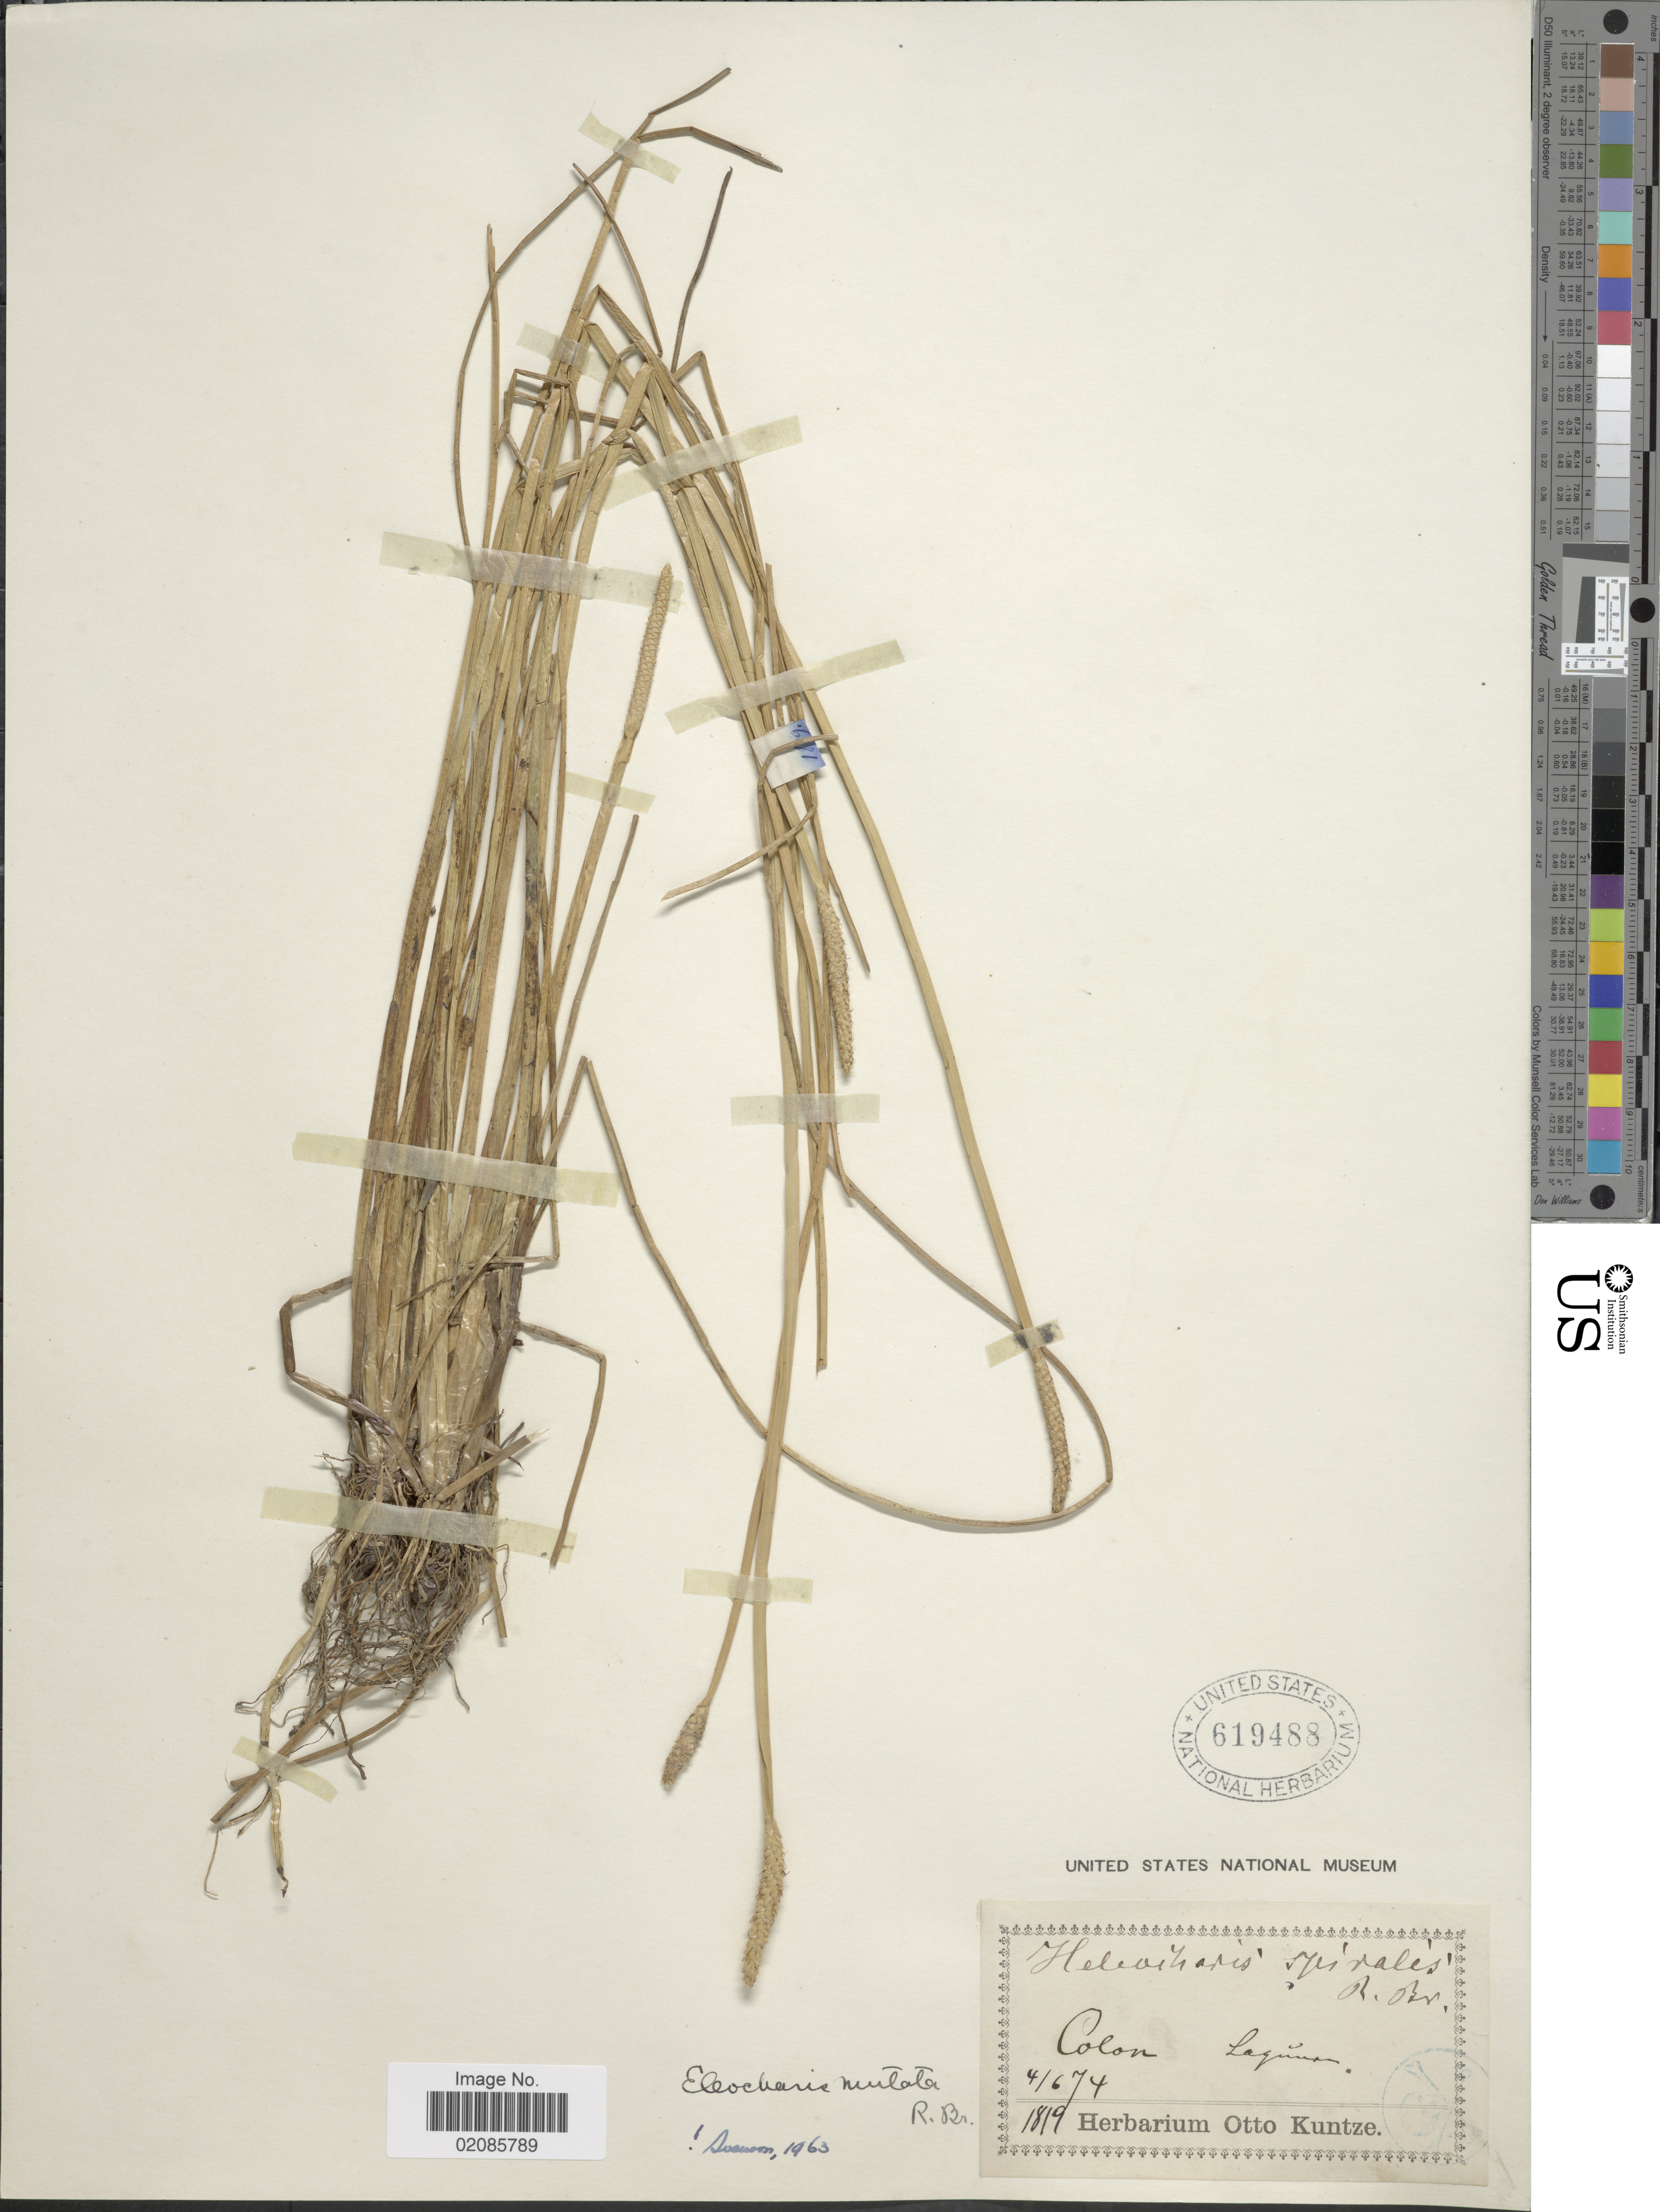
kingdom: Plantae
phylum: Tracheophyta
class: Liliopsida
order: Poales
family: Cyperaceae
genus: Eleocharis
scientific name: Eleocharis mutata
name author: (L.) Roem. & Schult.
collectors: ex Herb. O. Kuntze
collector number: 1819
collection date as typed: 4/6 74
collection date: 1874-06-04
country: Panama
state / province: Colon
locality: Colon. Laguna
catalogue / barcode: US 619488